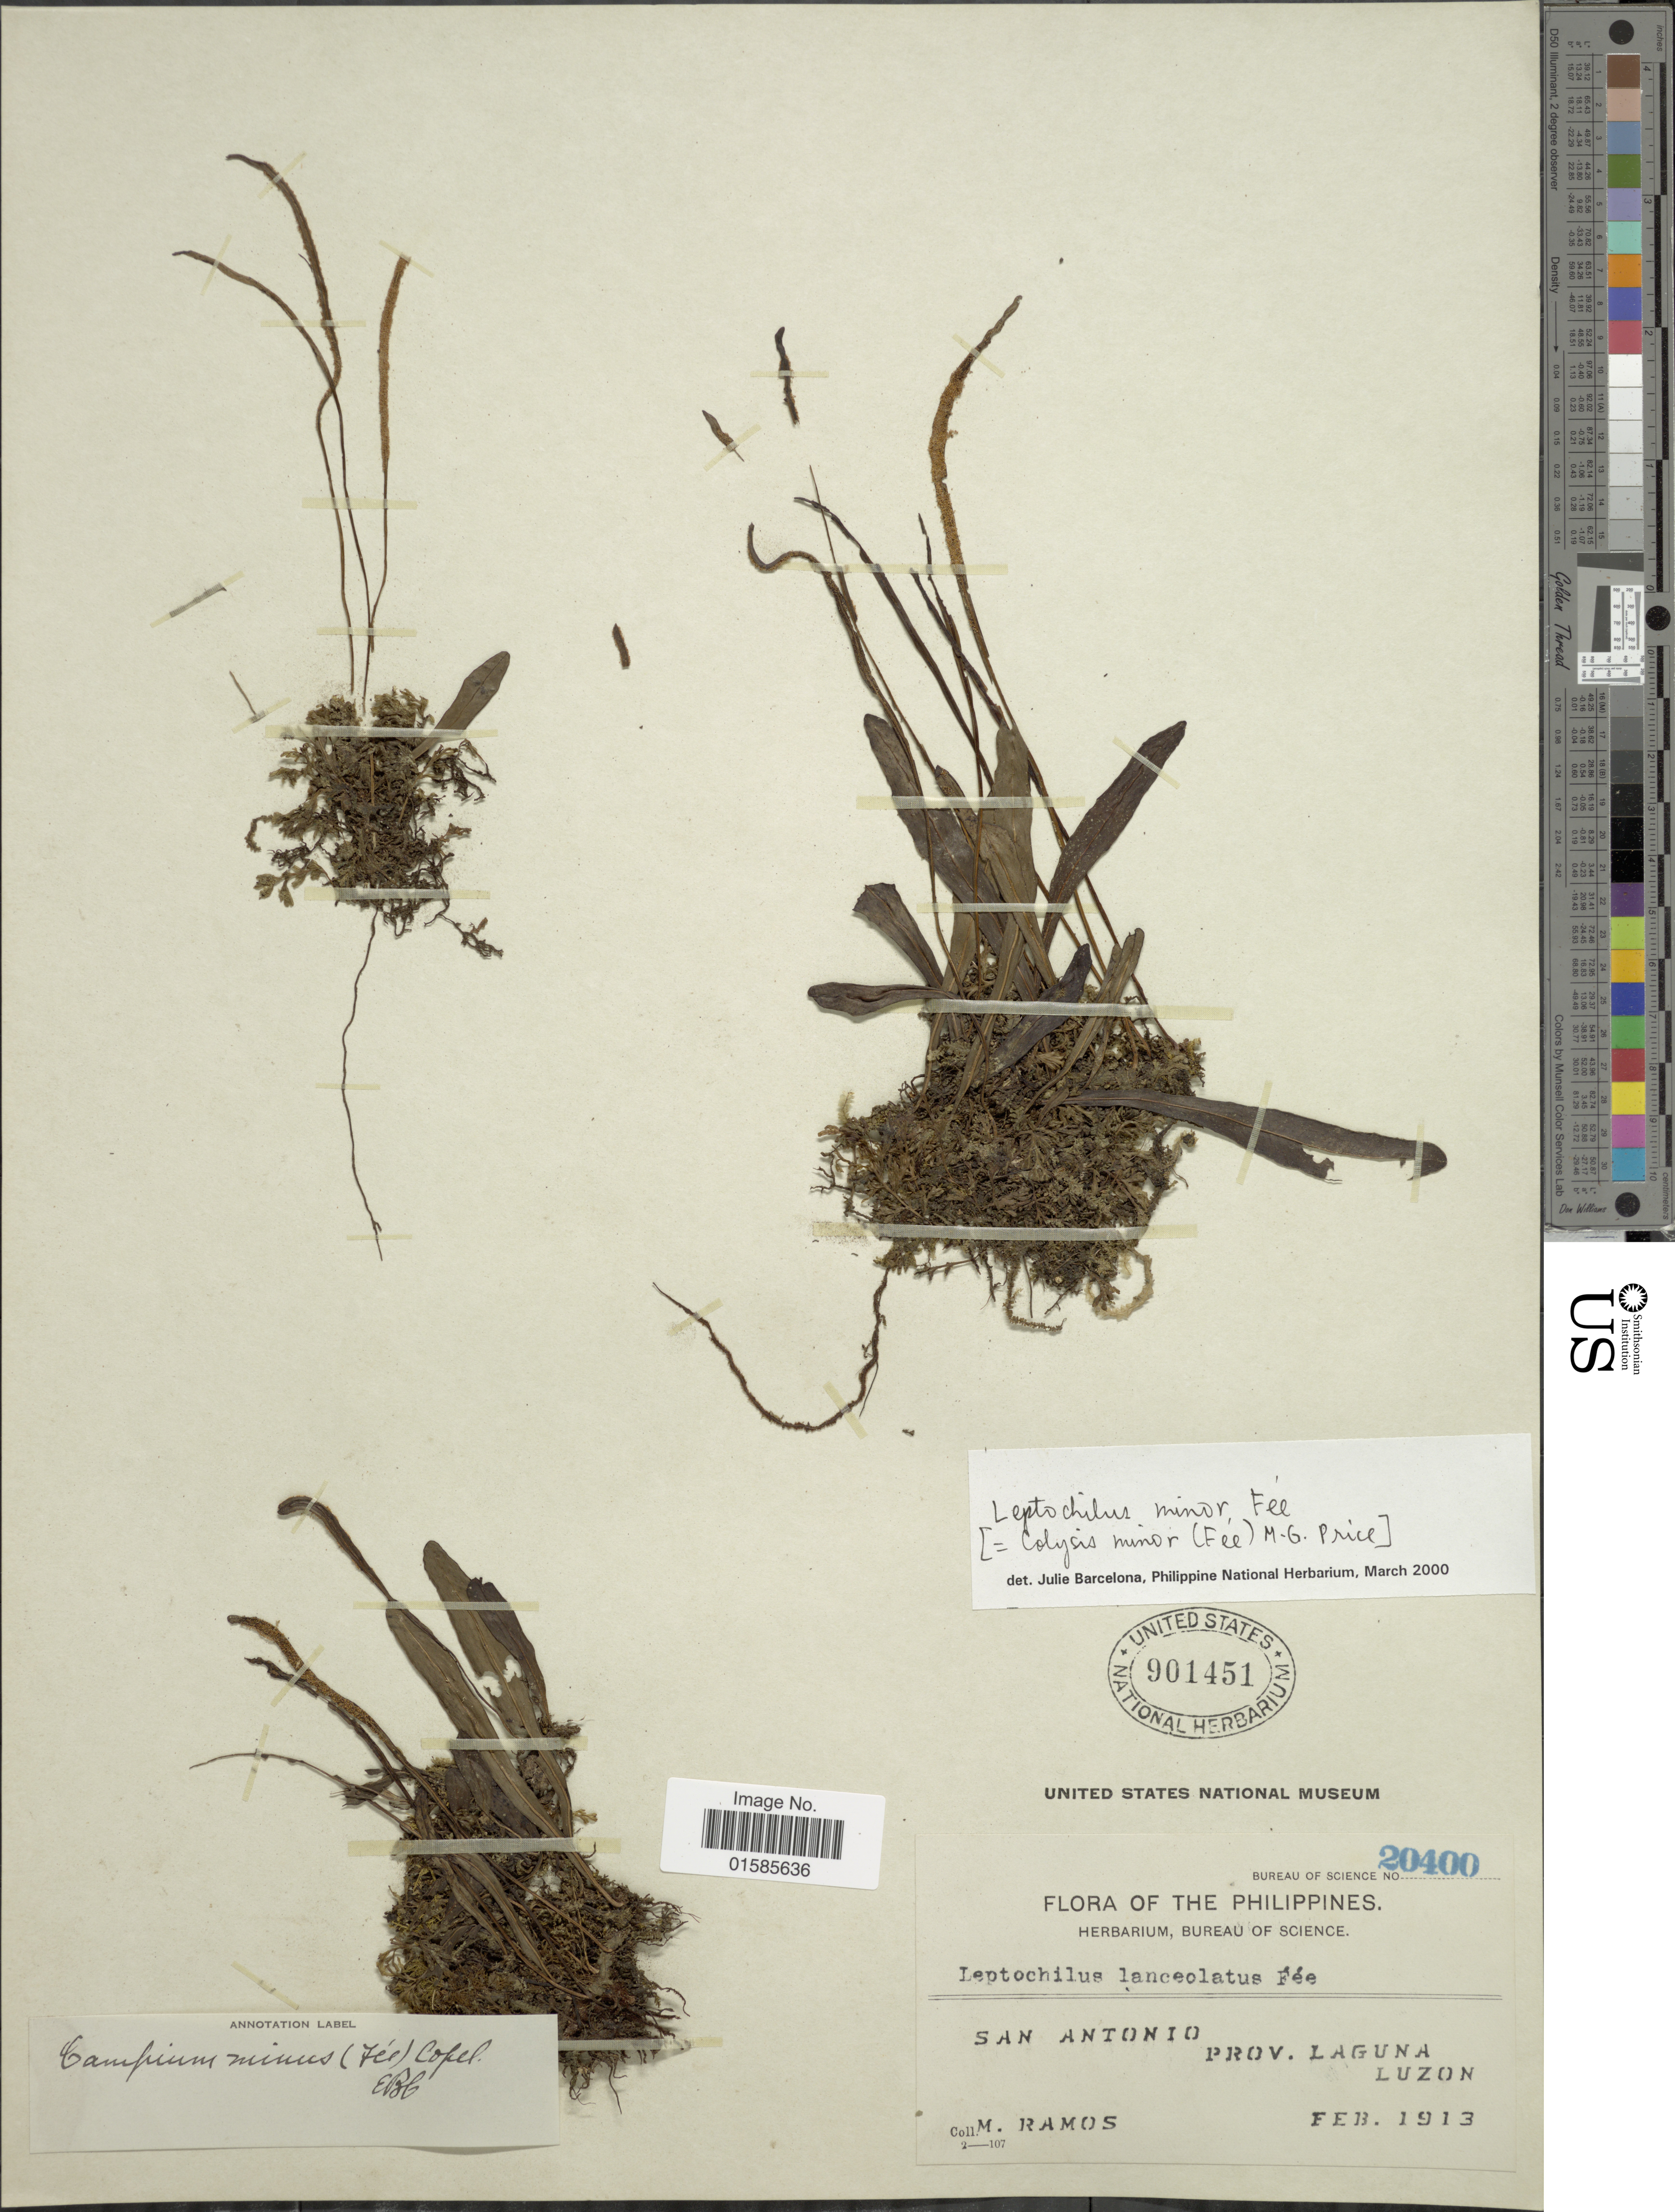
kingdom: Plantae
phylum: Tracheophyta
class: Polypodiopsida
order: Polypodiales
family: Polypodiaceae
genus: Leptochilus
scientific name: Leptochilus minor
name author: Fée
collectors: M. Ramos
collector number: Bureau of Science 20400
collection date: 1913-02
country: Philippines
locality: San Antonio Prov. Laguna, Luzon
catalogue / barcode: US 901451